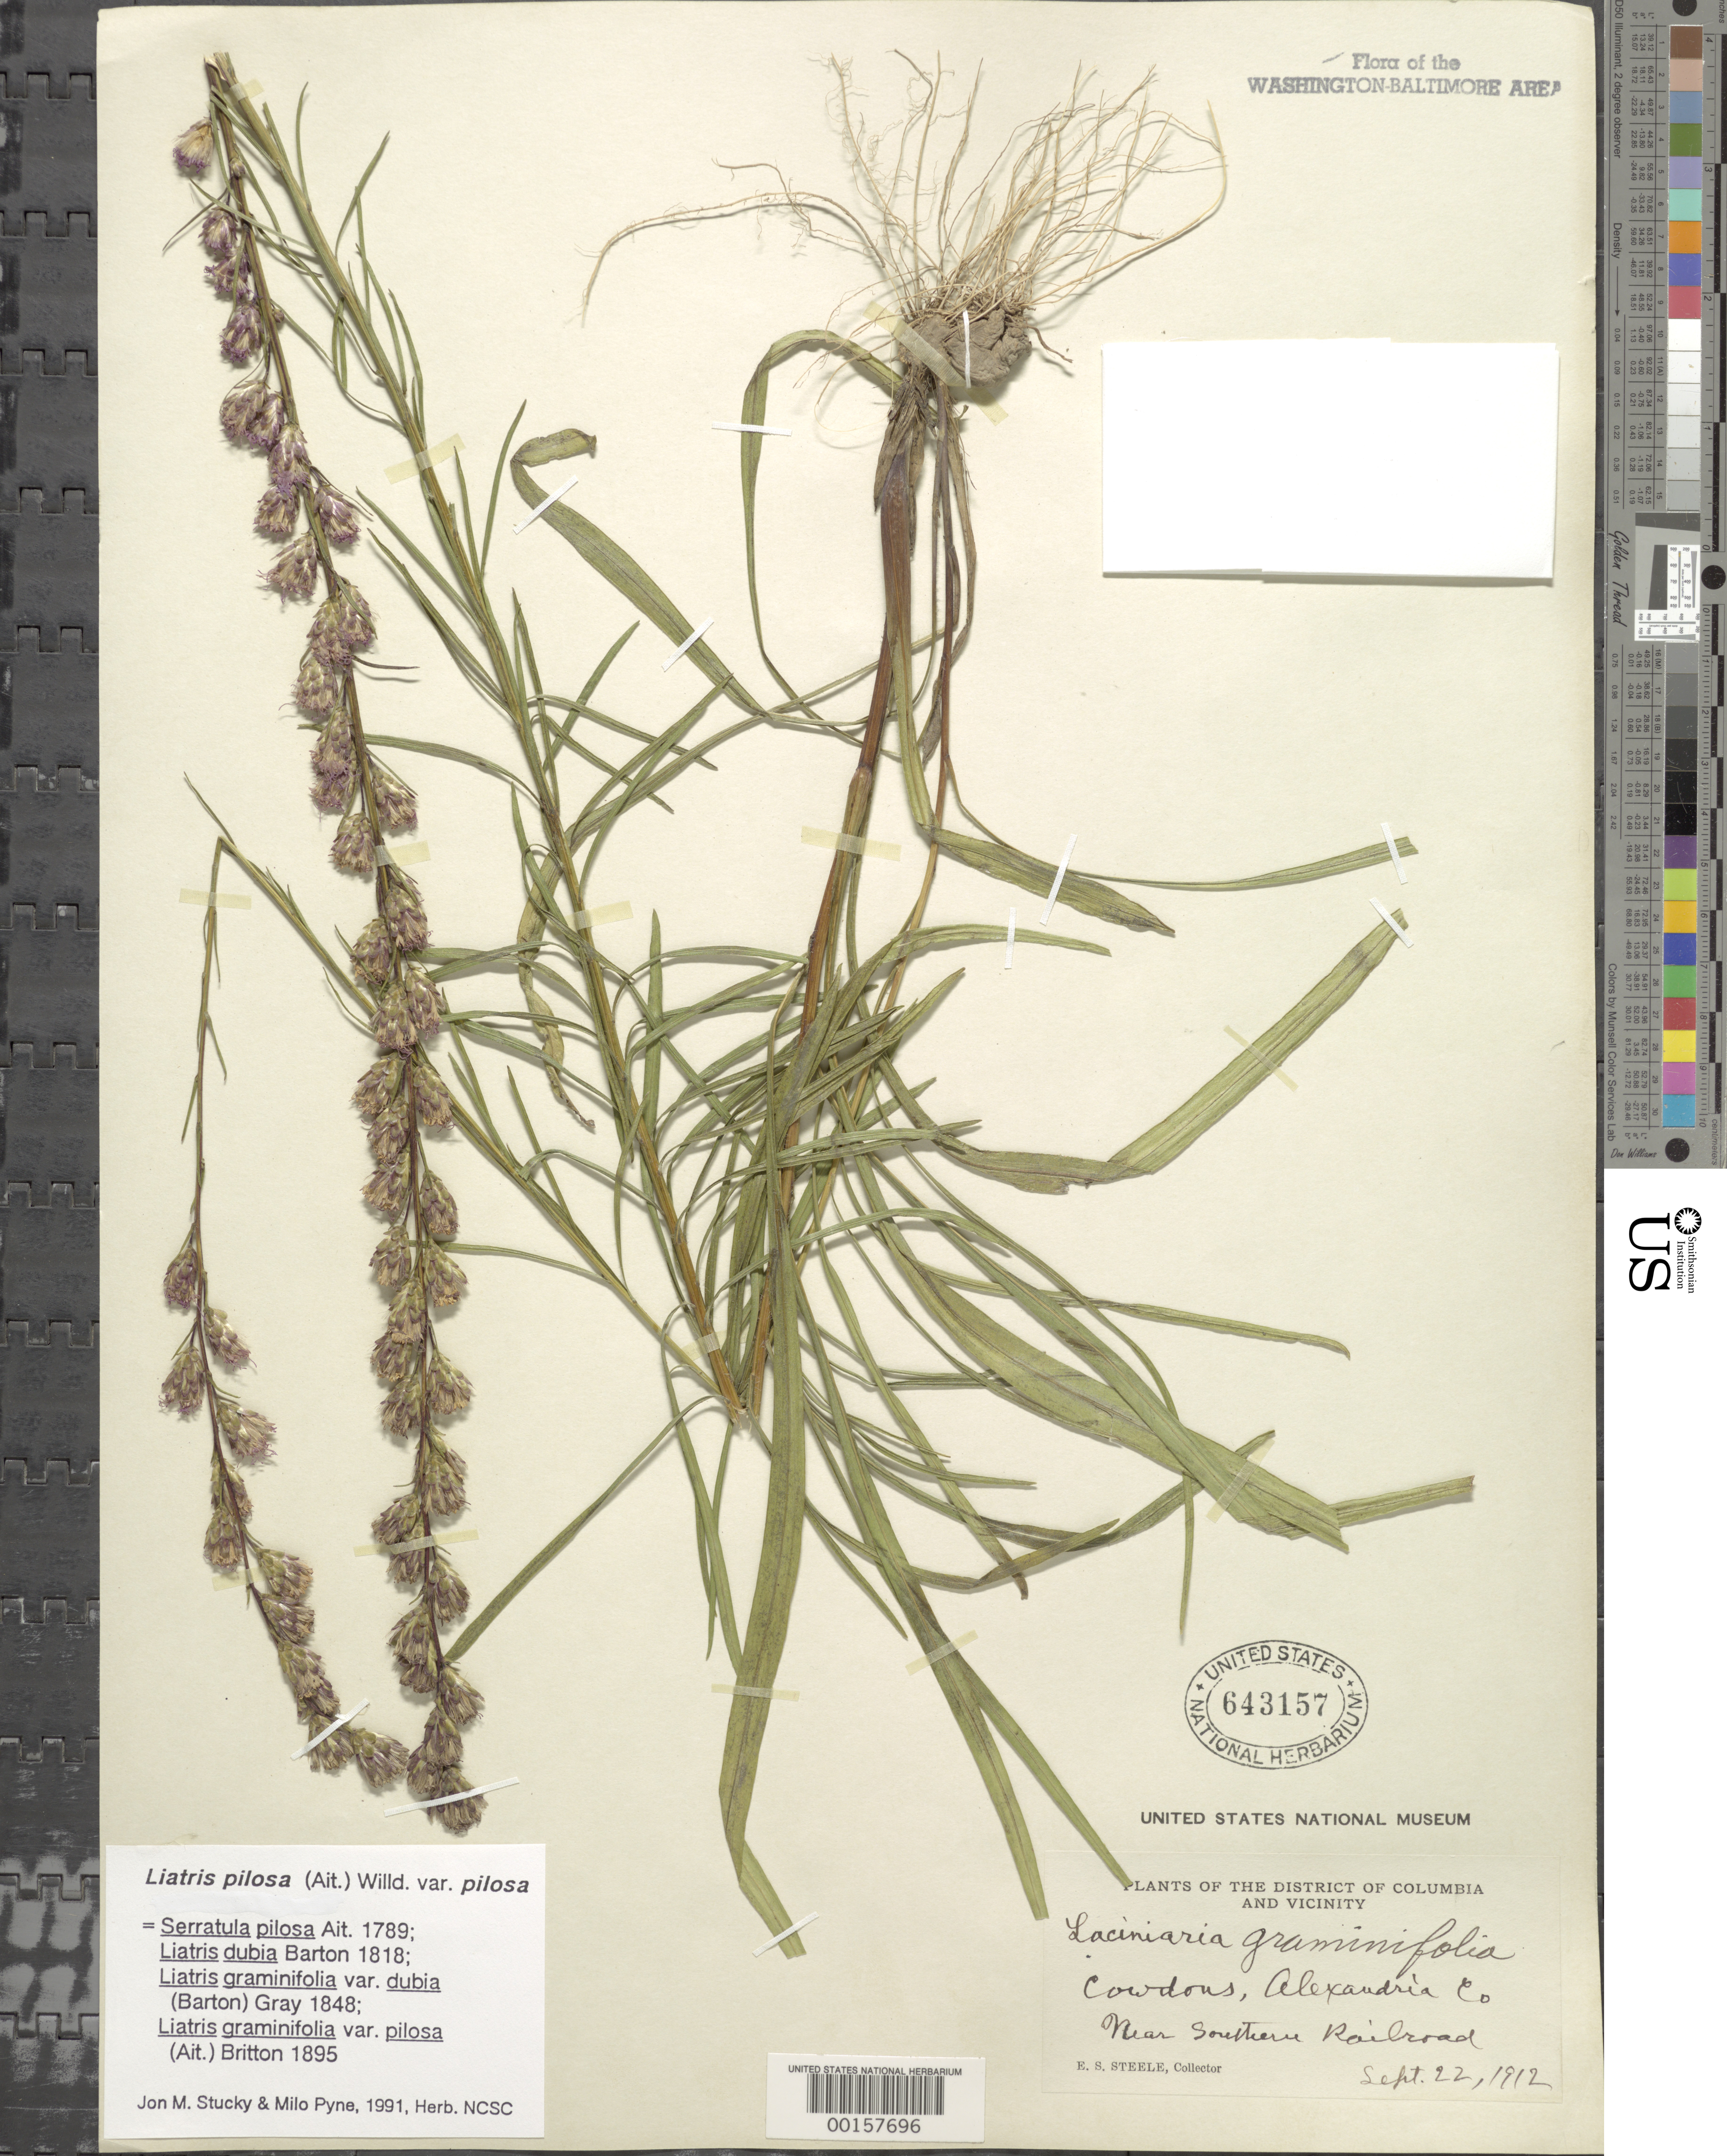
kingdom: Plantae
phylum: Tracheophyta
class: Magnoliopsida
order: Asterales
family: Asteraceae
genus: Liatris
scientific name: Liatris pilosa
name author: (Aiton) Willd.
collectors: E. Steele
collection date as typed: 22 Sep 1912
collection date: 1912-09-22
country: United States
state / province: Virginia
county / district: Arlington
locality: Cowdens vicinity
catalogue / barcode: US 643157